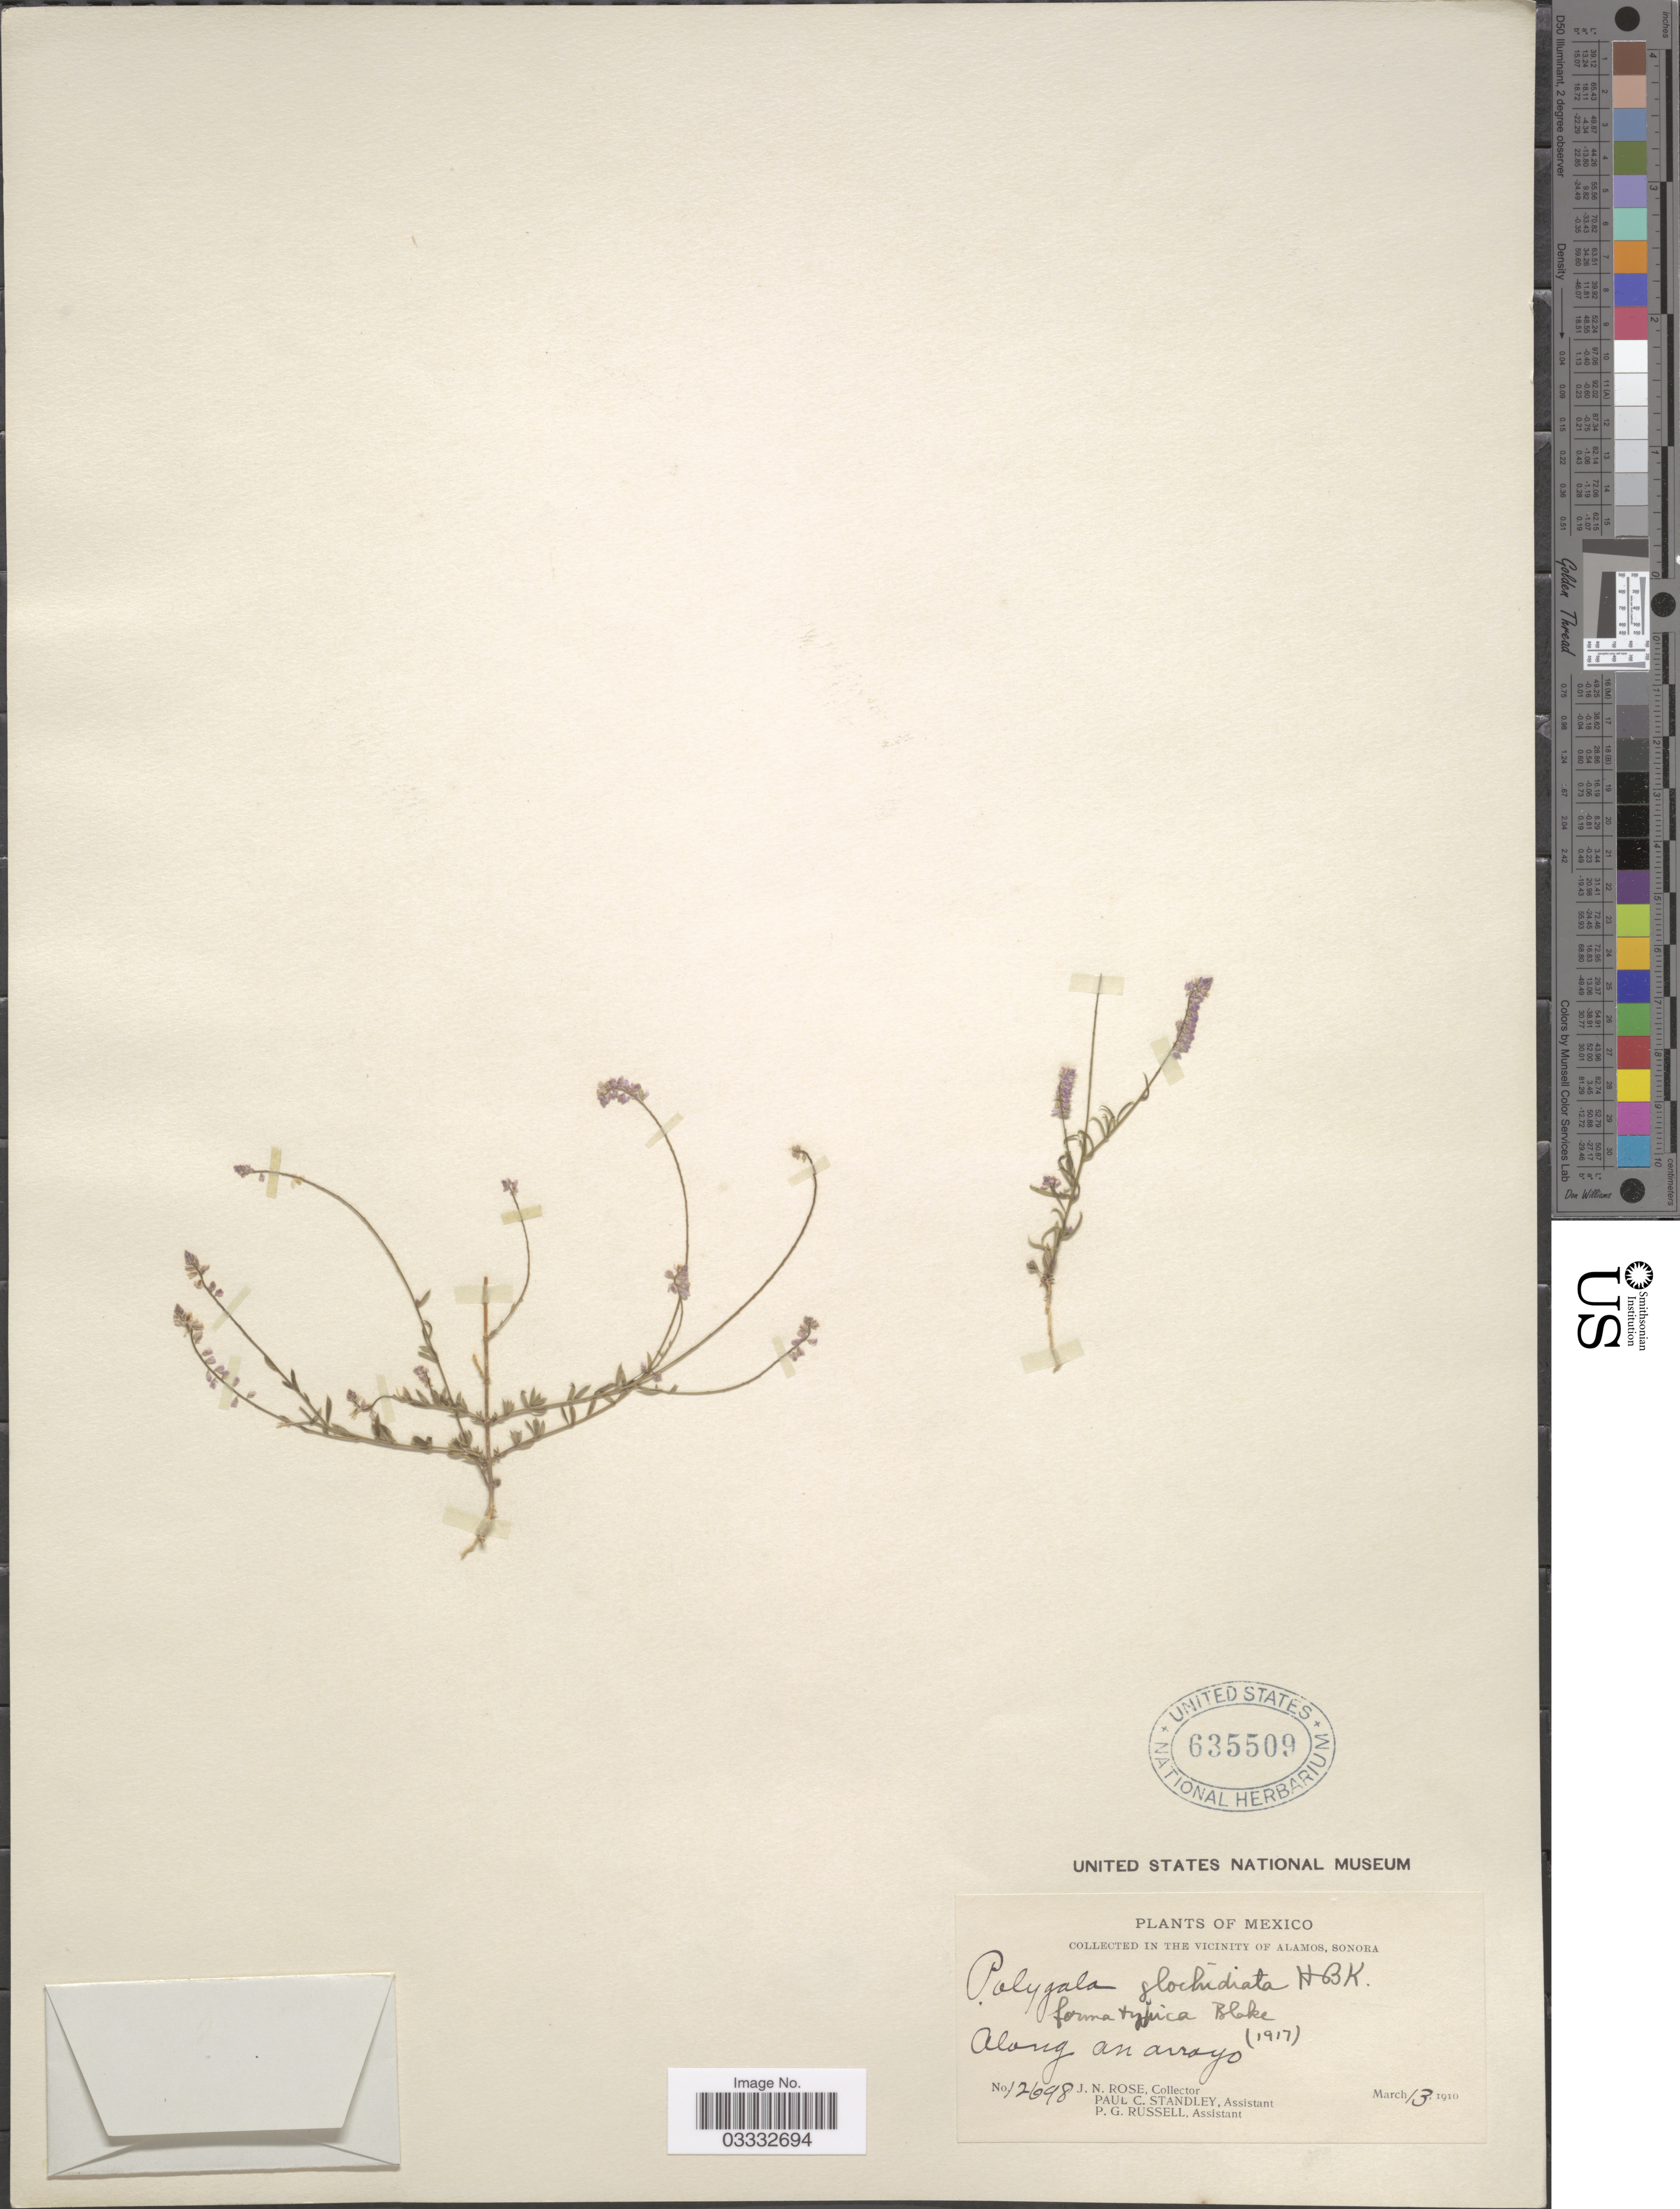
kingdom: Plantae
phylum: Tracheophyta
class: Magnoliopsida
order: Fabales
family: Polygalaceae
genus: Polygala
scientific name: Polygala glochidiata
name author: Kunth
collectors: J. N. Rose, P. C. Standley & P. G. Russell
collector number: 12698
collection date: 1910-03-13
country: Mexico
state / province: Sonora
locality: Vicinity of Alamos.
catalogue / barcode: US 635509